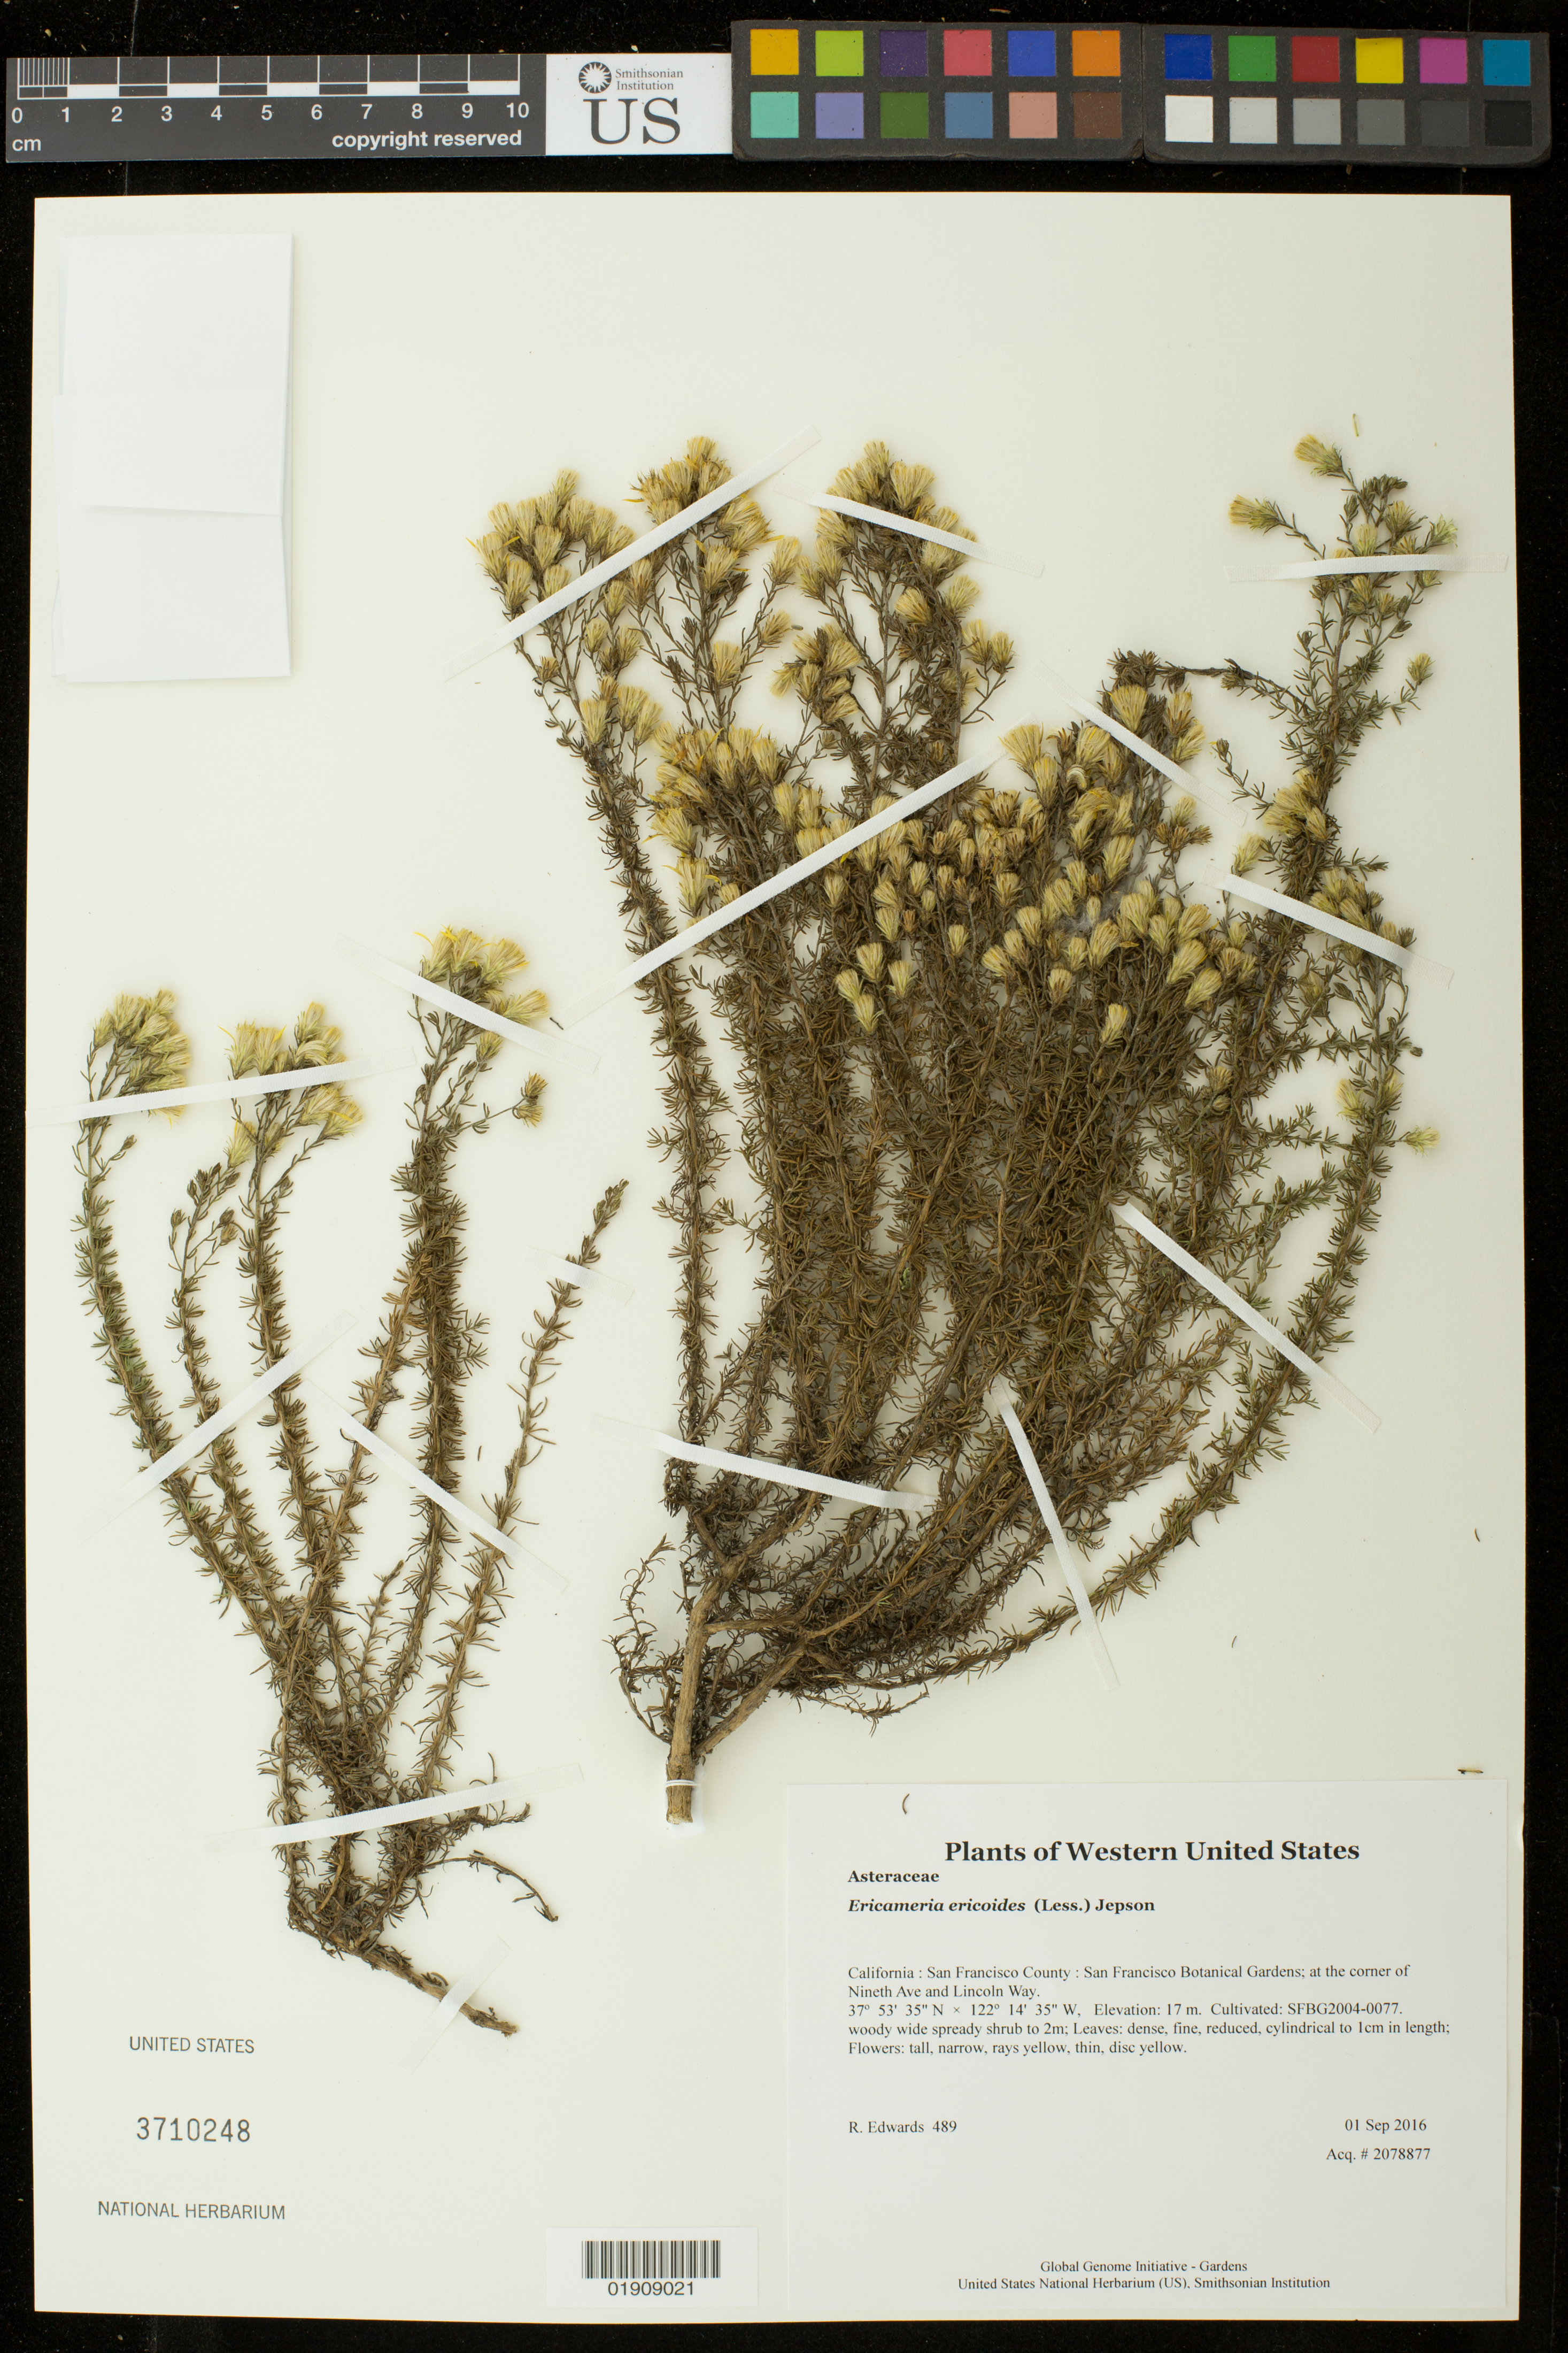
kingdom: Plantae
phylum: Tracheophyta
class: Magnoliopsida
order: Asterales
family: Asteraceae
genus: Ericameria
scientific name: Ericameria ericoides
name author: (Less.) Nutt. ex Jeps.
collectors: R.D. Edwards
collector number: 489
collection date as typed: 1 September 2016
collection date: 2016-09-01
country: United States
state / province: California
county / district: San Francisco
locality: San Francisco Botanical Gardens; at the corner of Ninth Ave and Lincoln Way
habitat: Cultivated: SFBG2004-0077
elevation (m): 16.9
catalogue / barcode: US 3710248